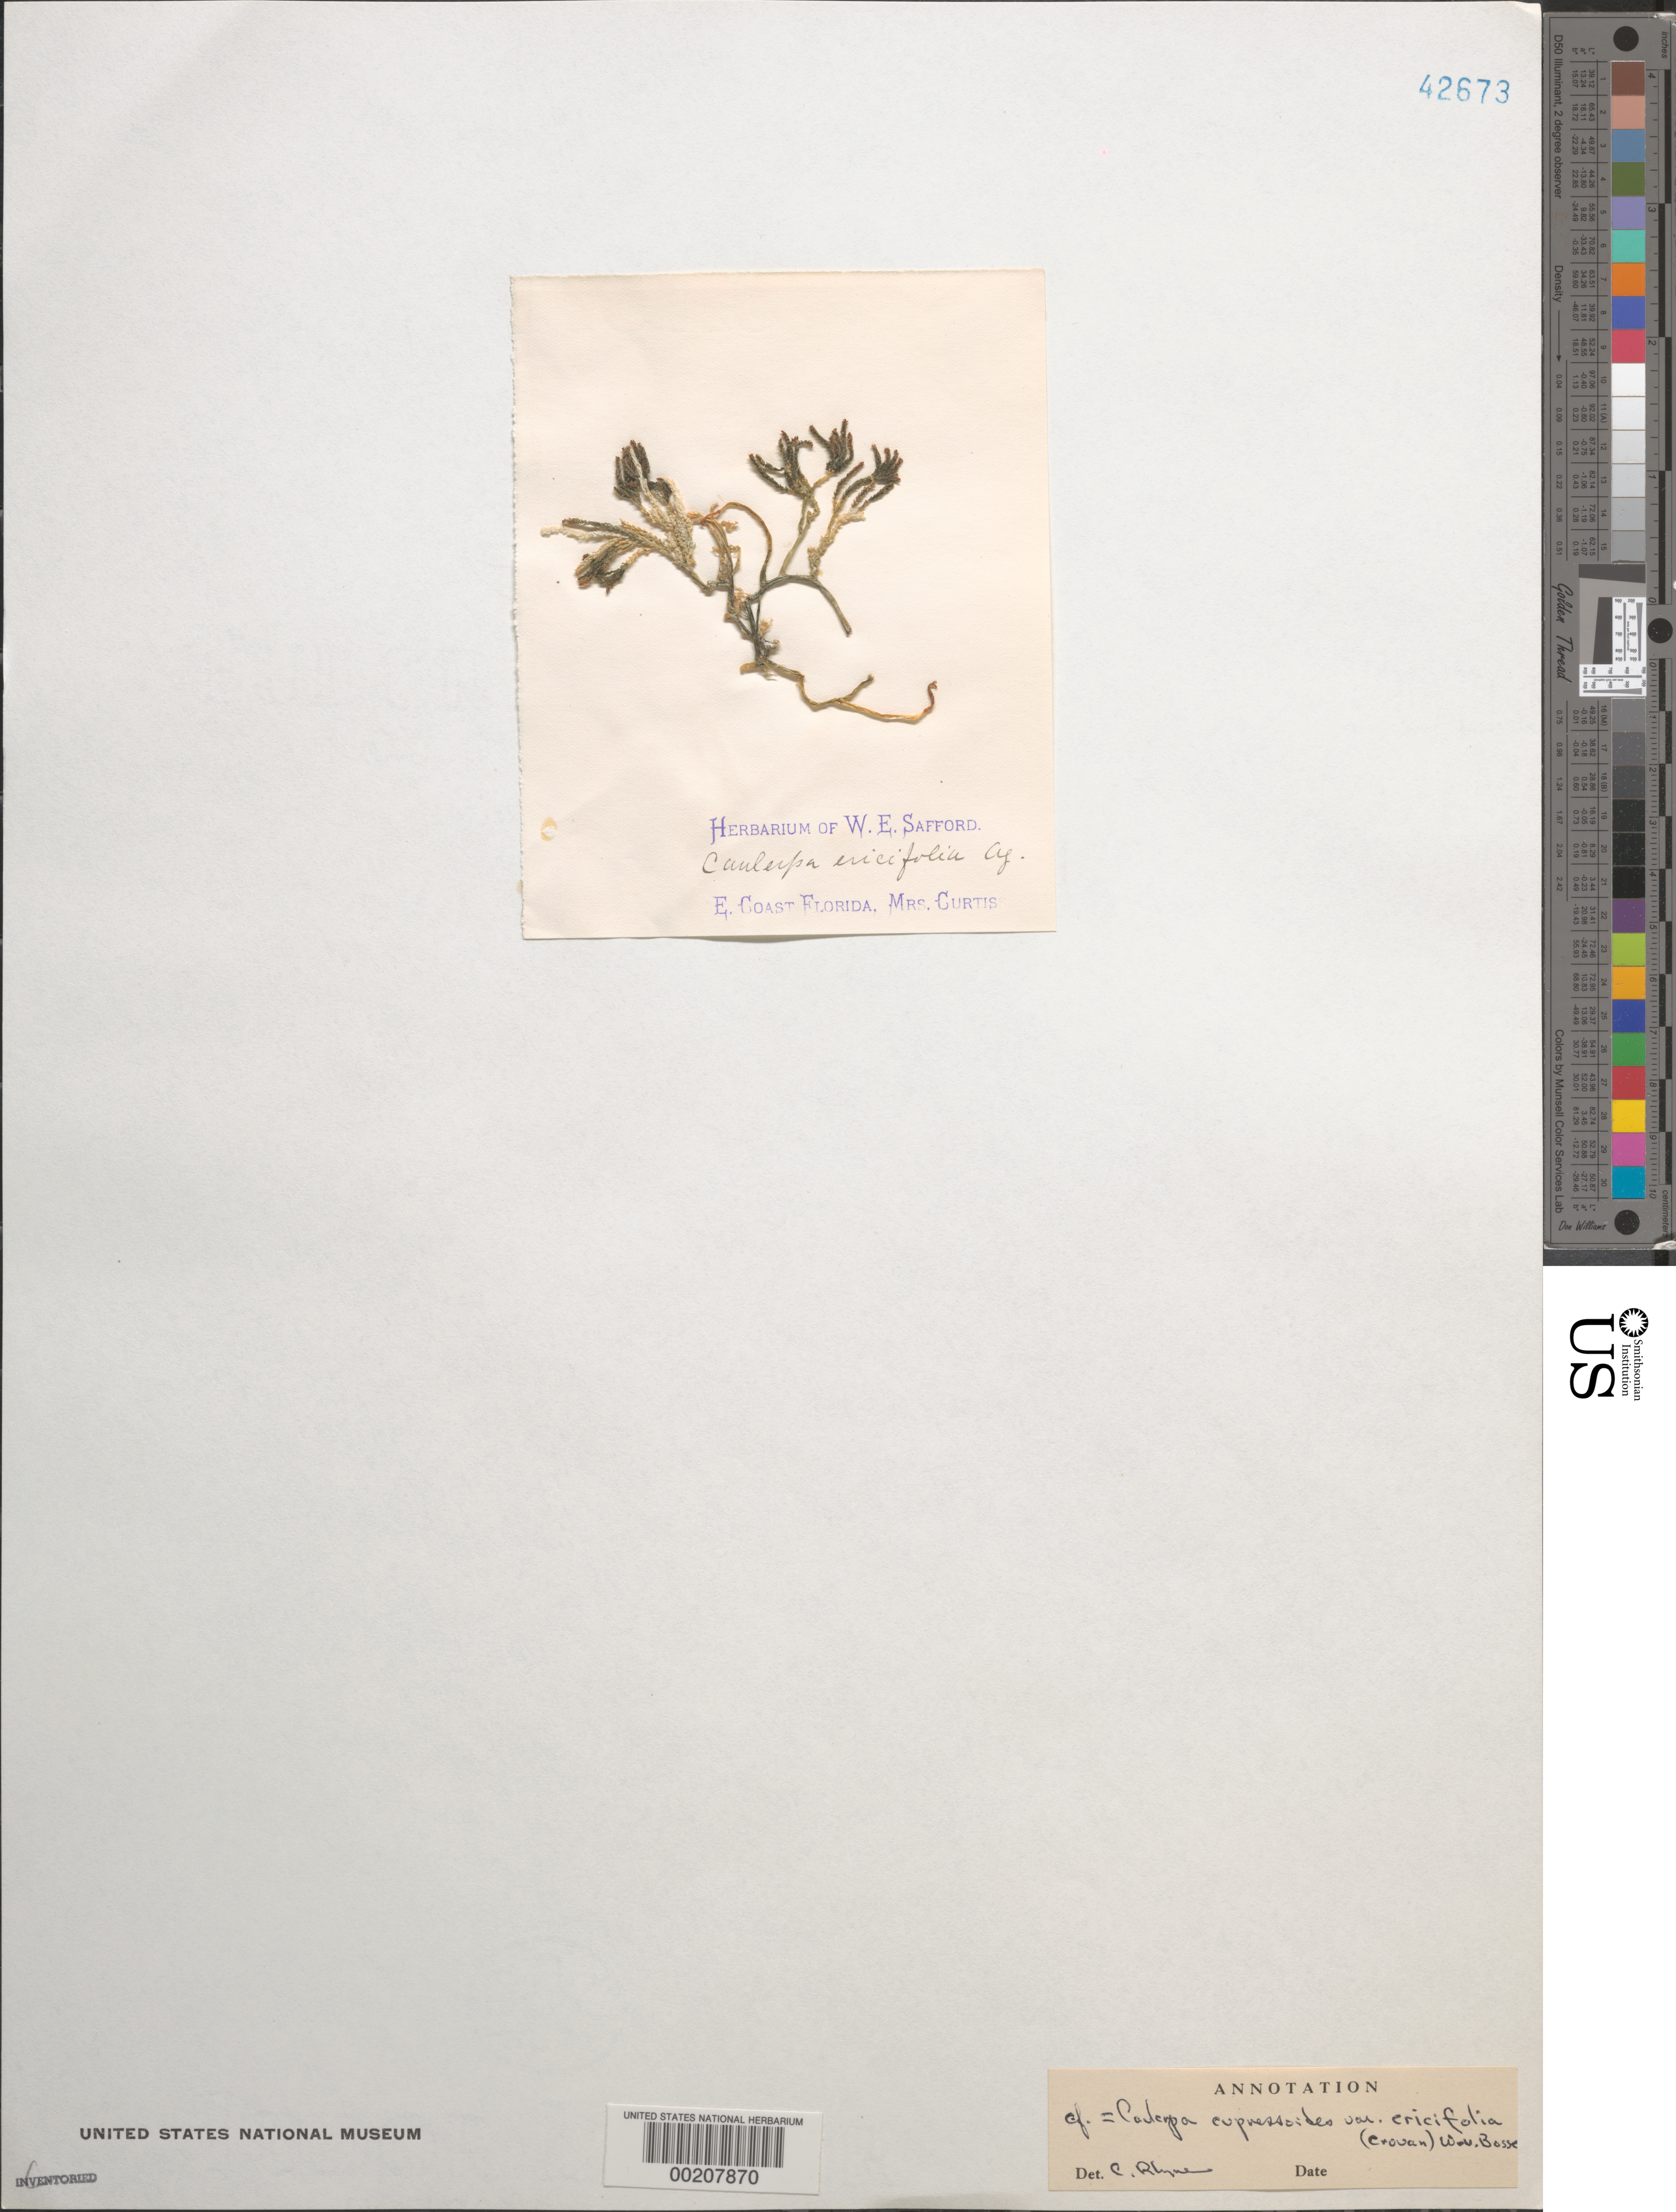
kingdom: Plantae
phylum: Chlorophyta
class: Ulvophyceae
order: Bryopsidales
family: Caulerpaceae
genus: Caulerpa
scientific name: Caulerpa cupressoides var. ericifolia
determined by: Rhyne, C. F.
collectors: F. A. Curtiss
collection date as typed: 18--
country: United States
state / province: Florida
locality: East coast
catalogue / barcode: US 42673